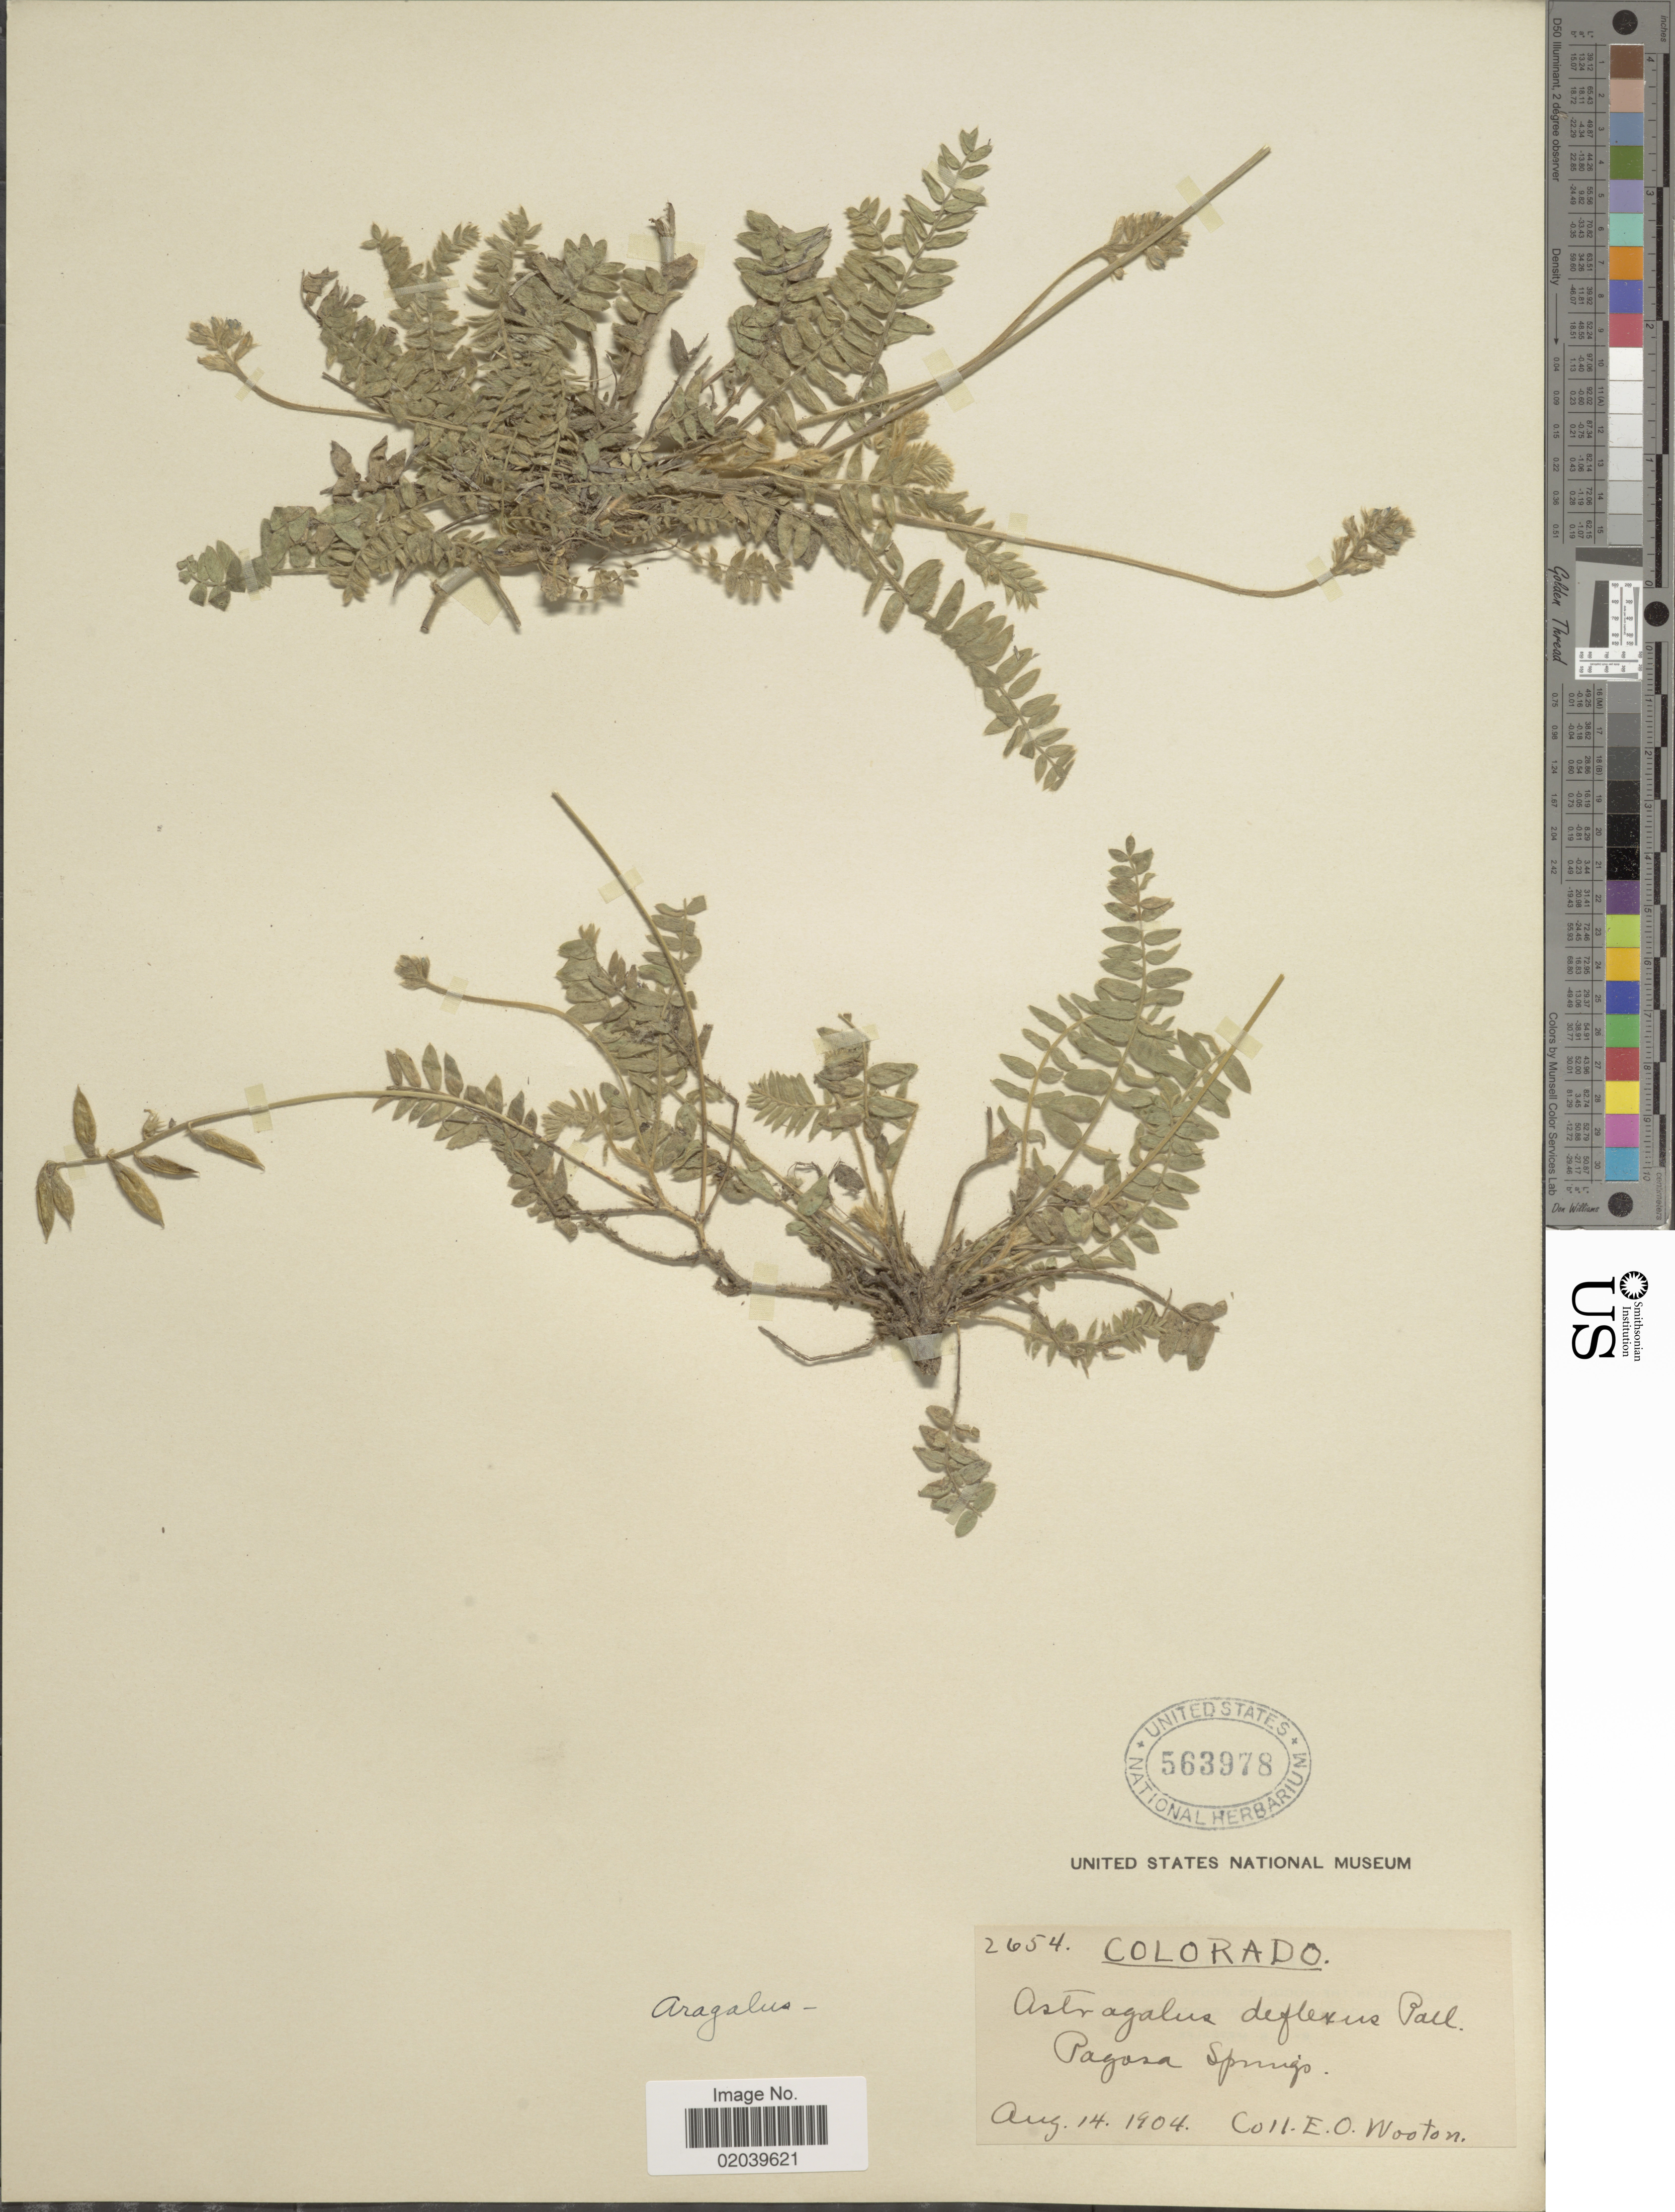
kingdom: Plantae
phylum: Tracheophyta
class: Magnoliopsida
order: Fabales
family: Fabaceae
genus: Oxytropis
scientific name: Oxytropis deflexa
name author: (Pall.) DC.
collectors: E. O. Wooton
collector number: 2654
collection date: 1904-08-14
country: United States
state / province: Colorado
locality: Pagosa Springs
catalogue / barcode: US 563978